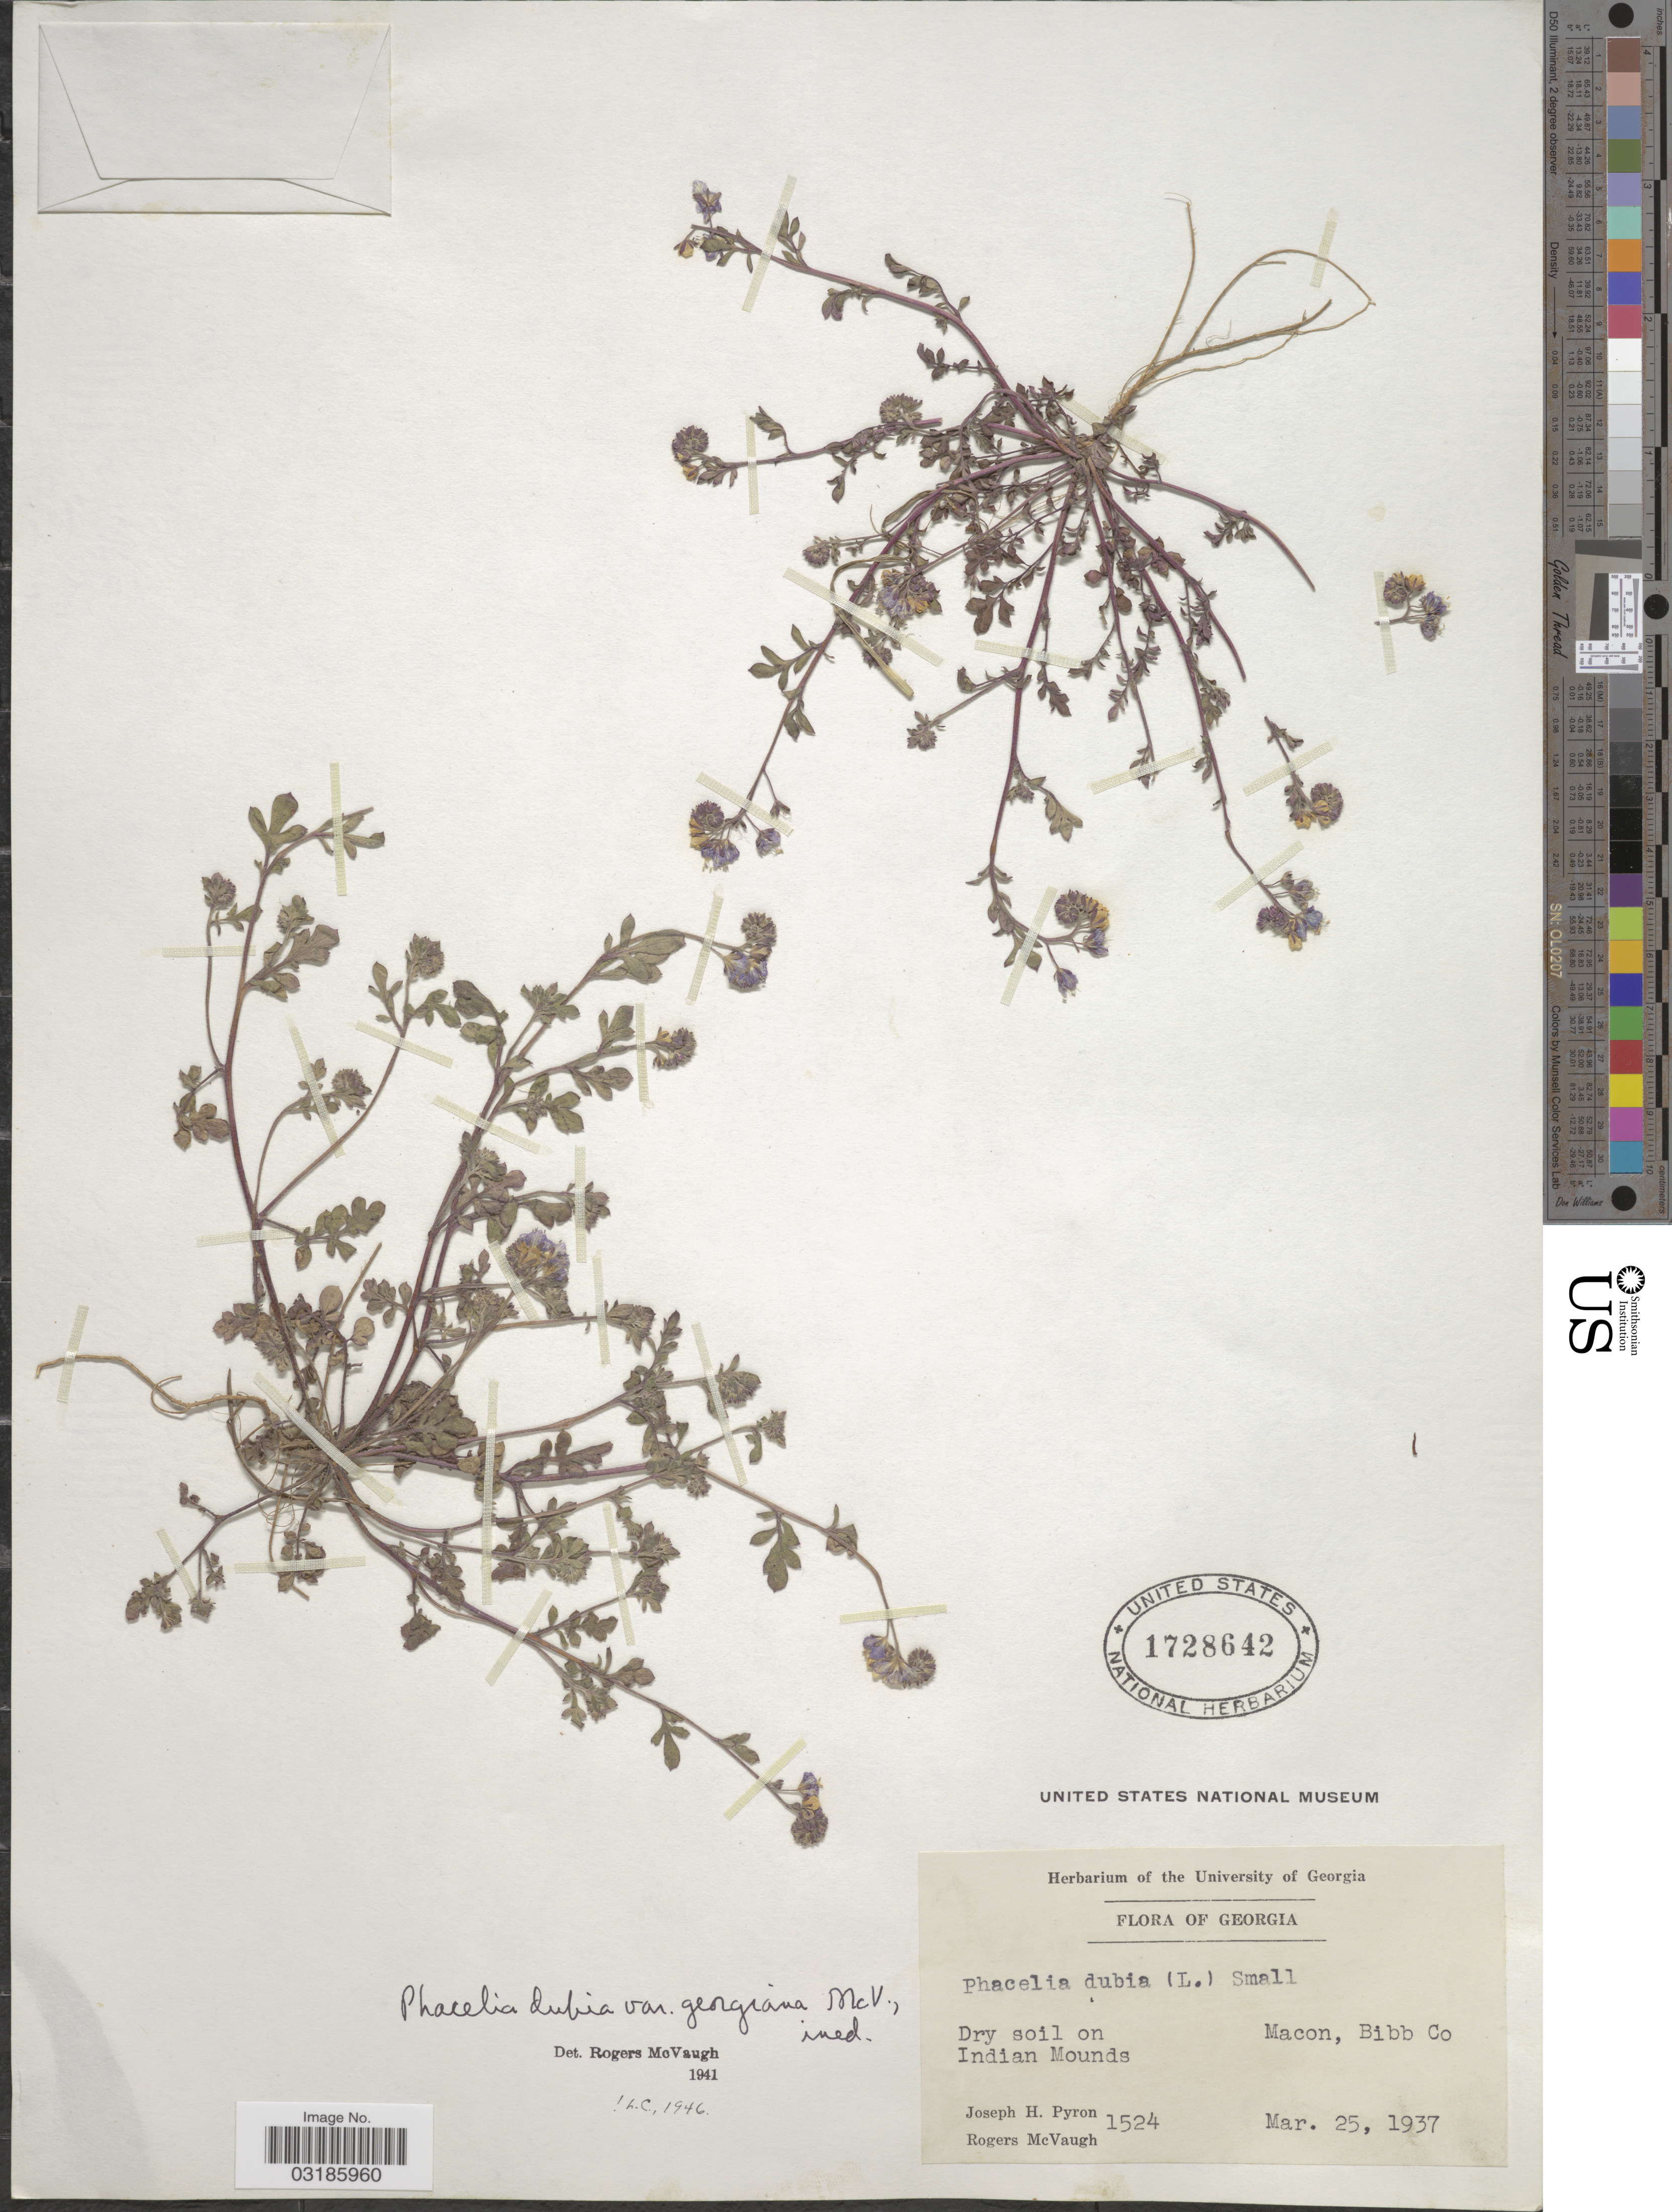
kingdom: Plantae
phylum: Tracheophyta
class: Magnoliopsida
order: Boraginales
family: Hydrophyllaceae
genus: Phacelia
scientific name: Phacelia dubia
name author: (L.) Trel.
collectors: J. H. Pyron & R. McVaugh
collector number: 1524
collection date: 1937-03-25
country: United States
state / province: Georgia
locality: Dry soil on Indian Mounds. Macon, Bibb Co.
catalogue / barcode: US 1728642